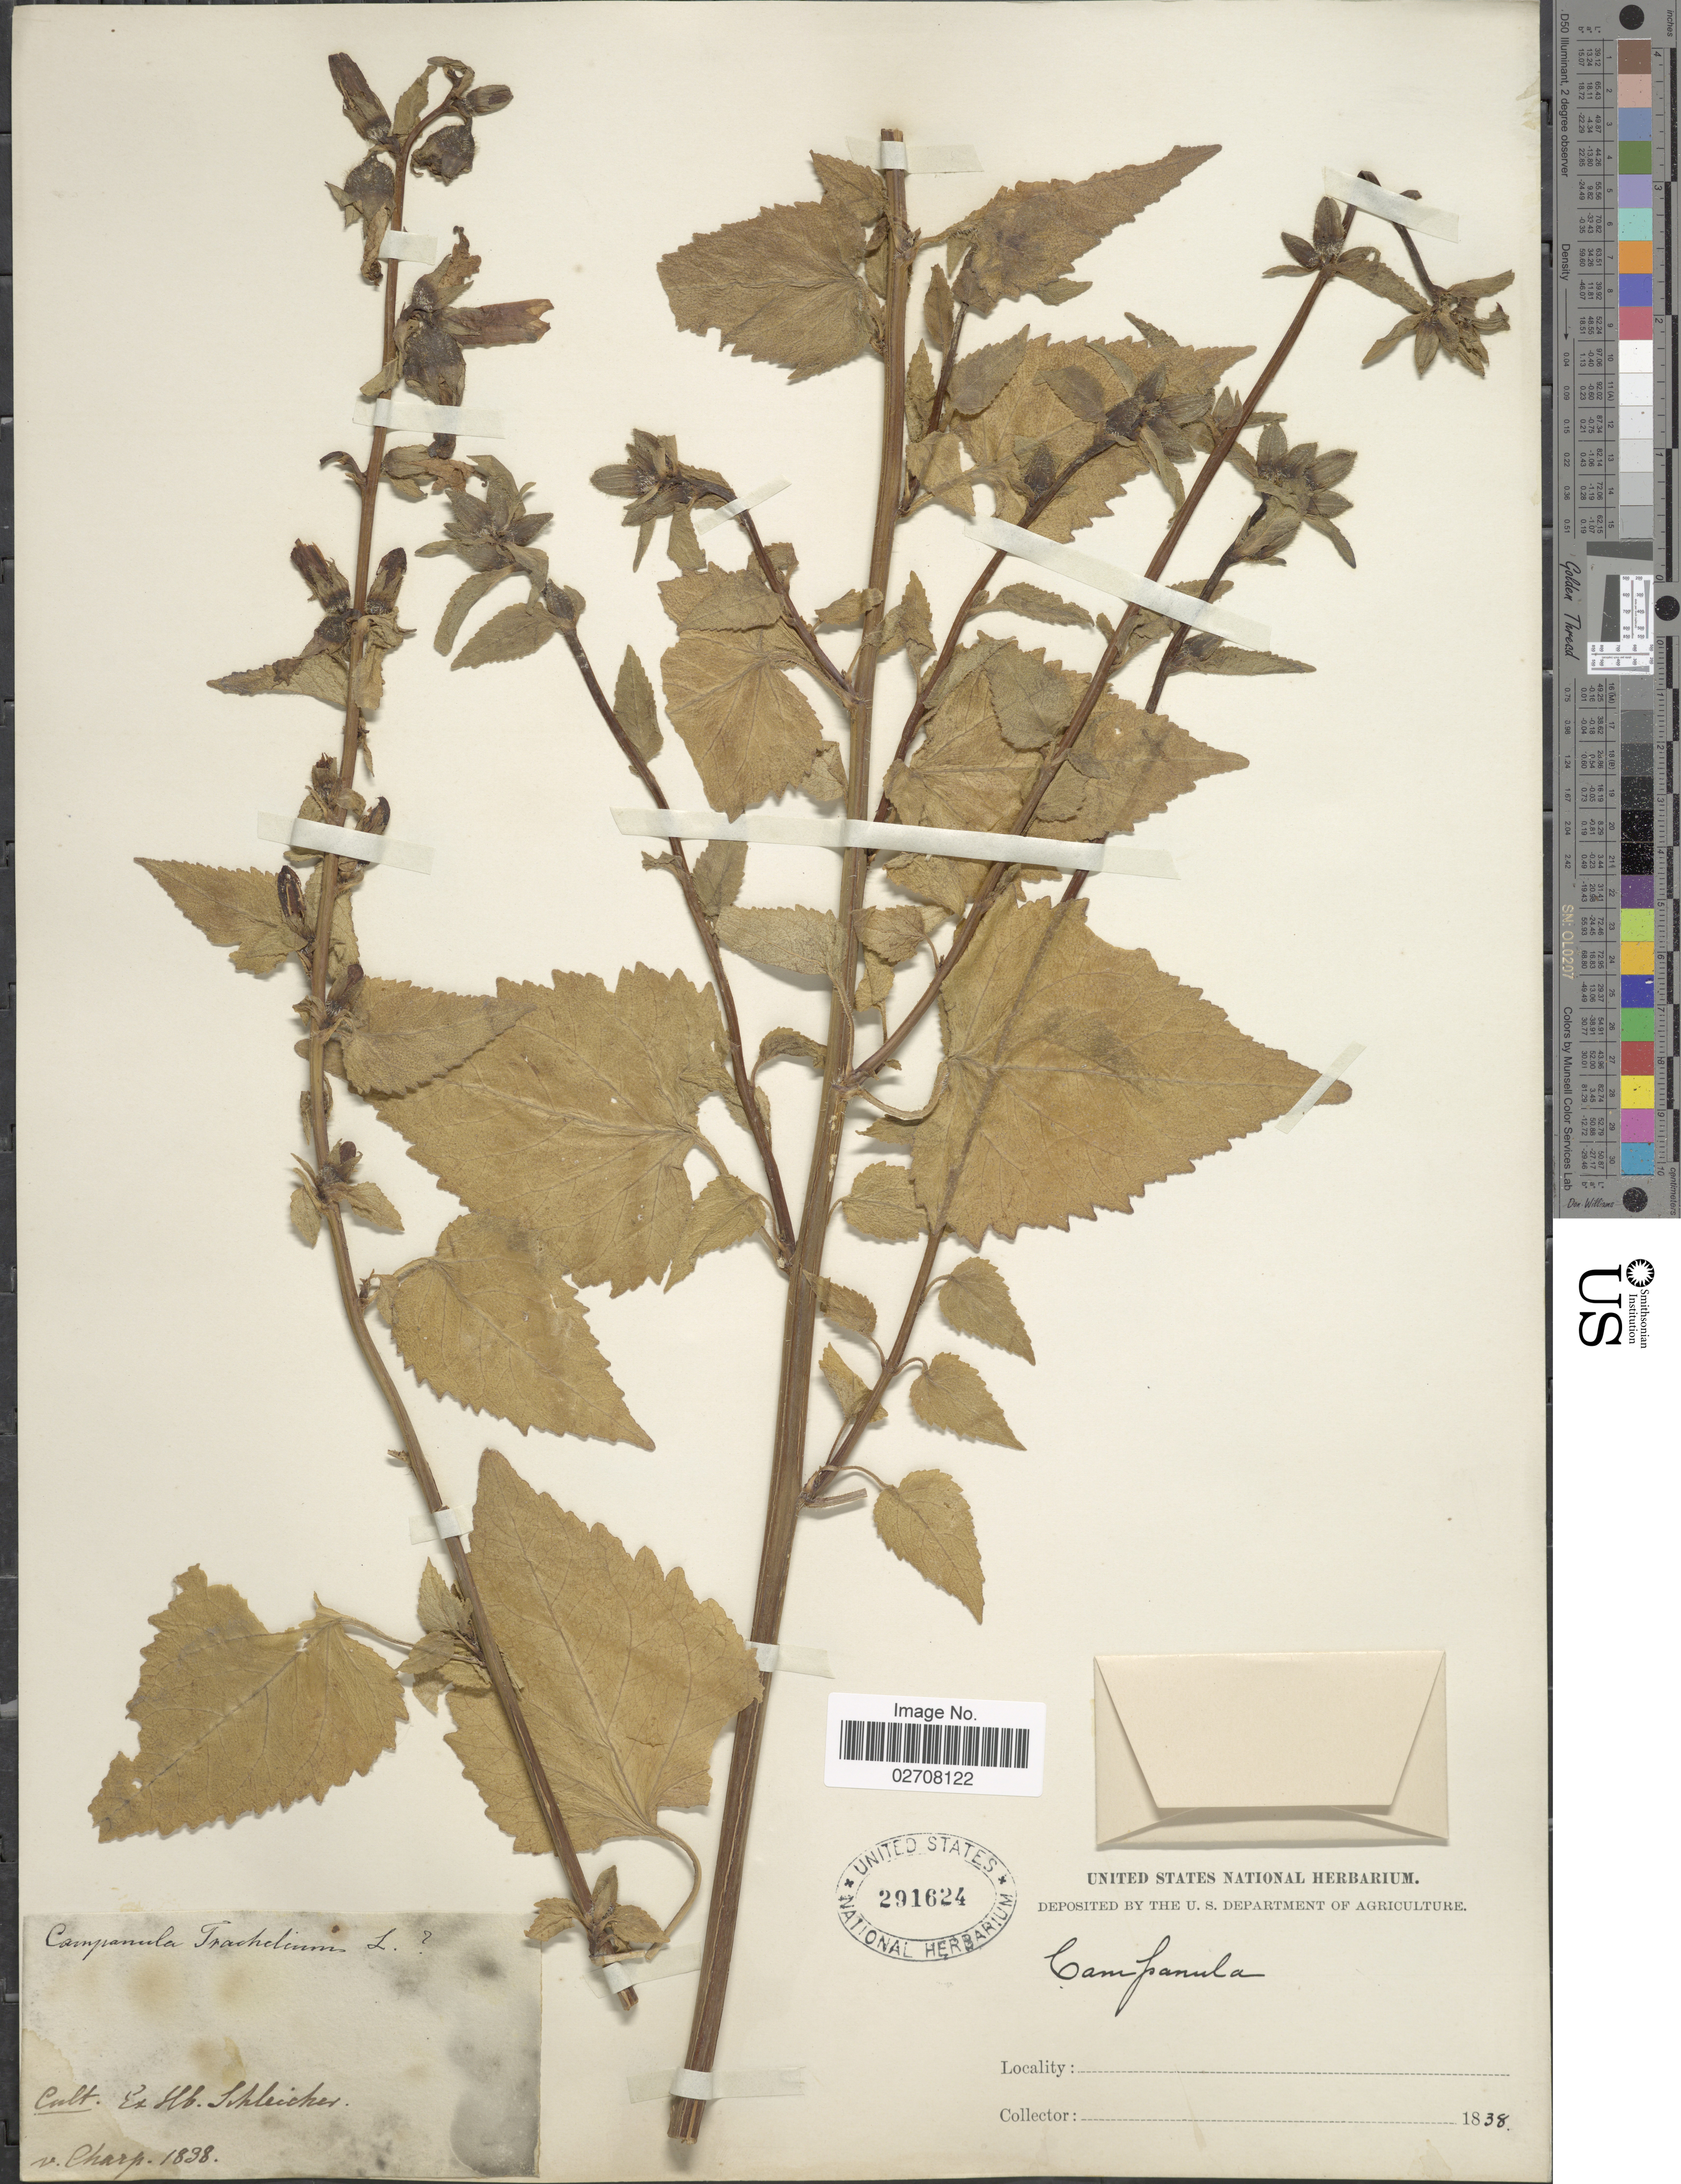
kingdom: Plantae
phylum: Tracheophyta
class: Magnoliopsida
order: Asterales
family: Campanulaceae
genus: Campanula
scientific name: Campanula trachelium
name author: L.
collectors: J. de Charpentier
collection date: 1838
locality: Cult., Ex Hb. Schleicher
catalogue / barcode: US 291624